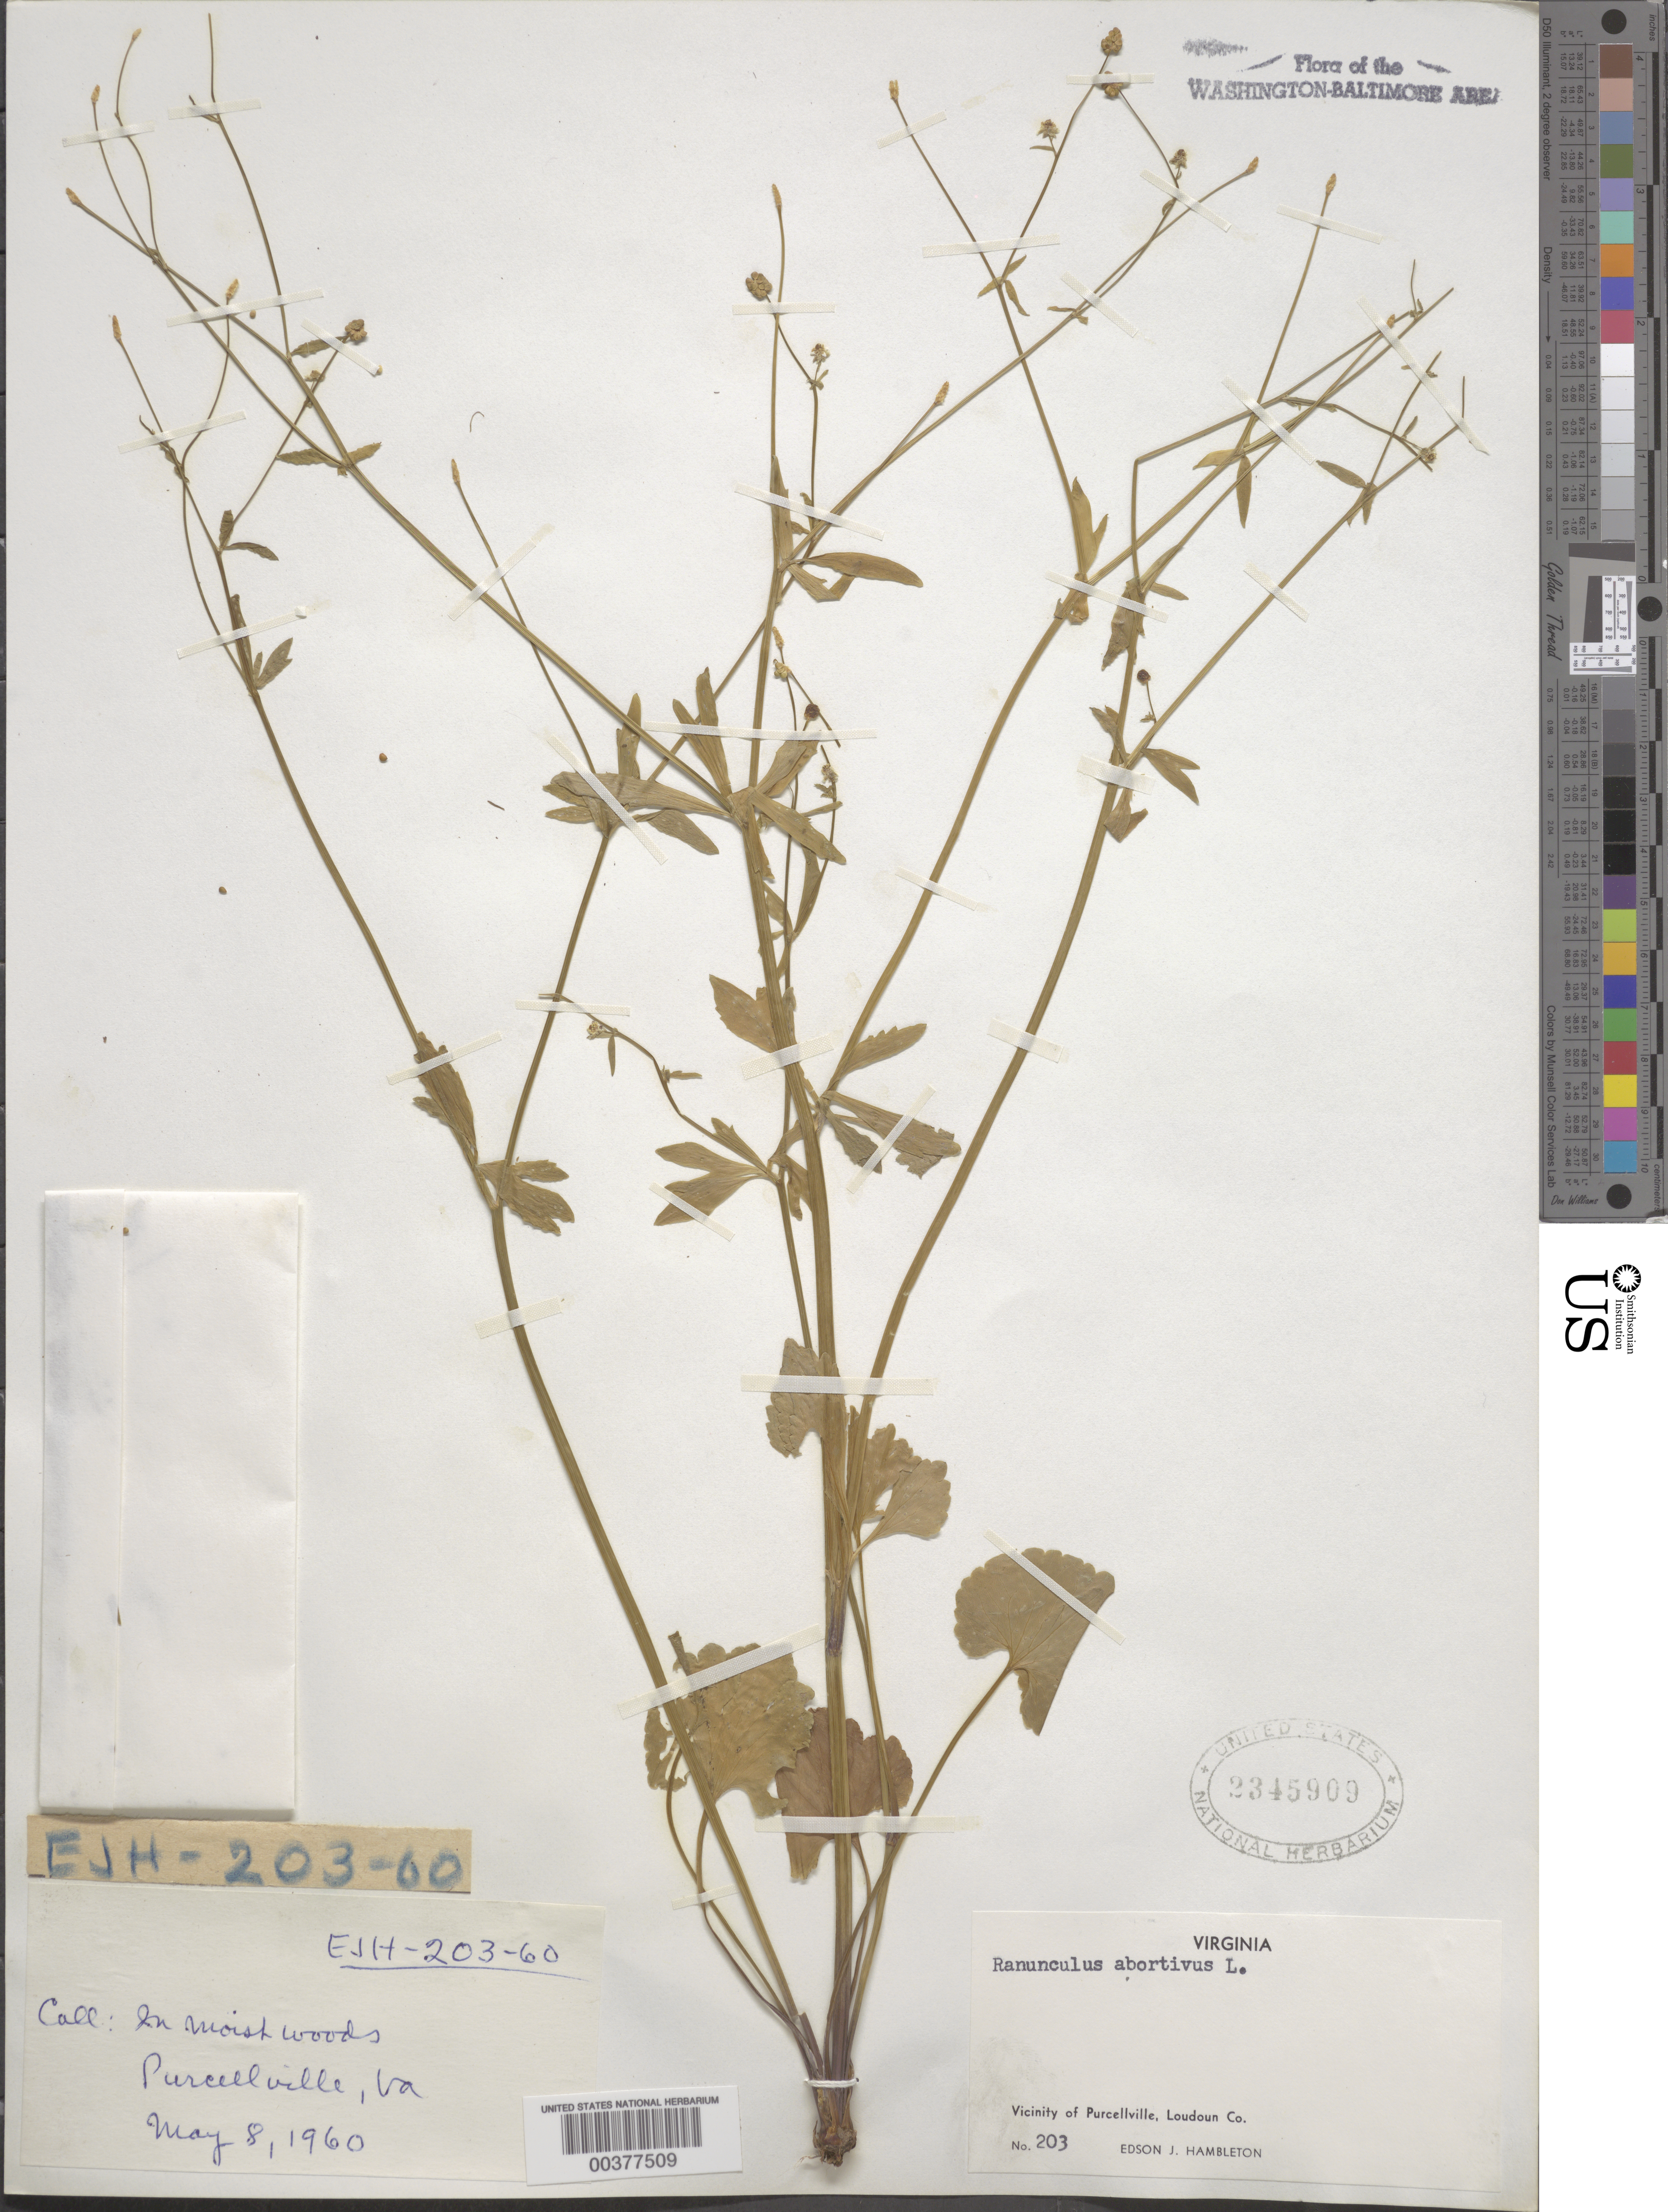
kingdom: Plantae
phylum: Tracheophyta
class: Magnoliopsida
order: Ranunculales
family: Ranunculaceae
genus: Ranunculus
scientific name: Ranunculus abortivus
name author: L.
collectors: E. Hambleton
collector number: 203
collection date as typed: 08 May 1960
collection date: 1960-05-08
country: United States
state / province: Virginia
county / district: Loudoun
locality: Purcellville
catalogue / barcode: US 2345909